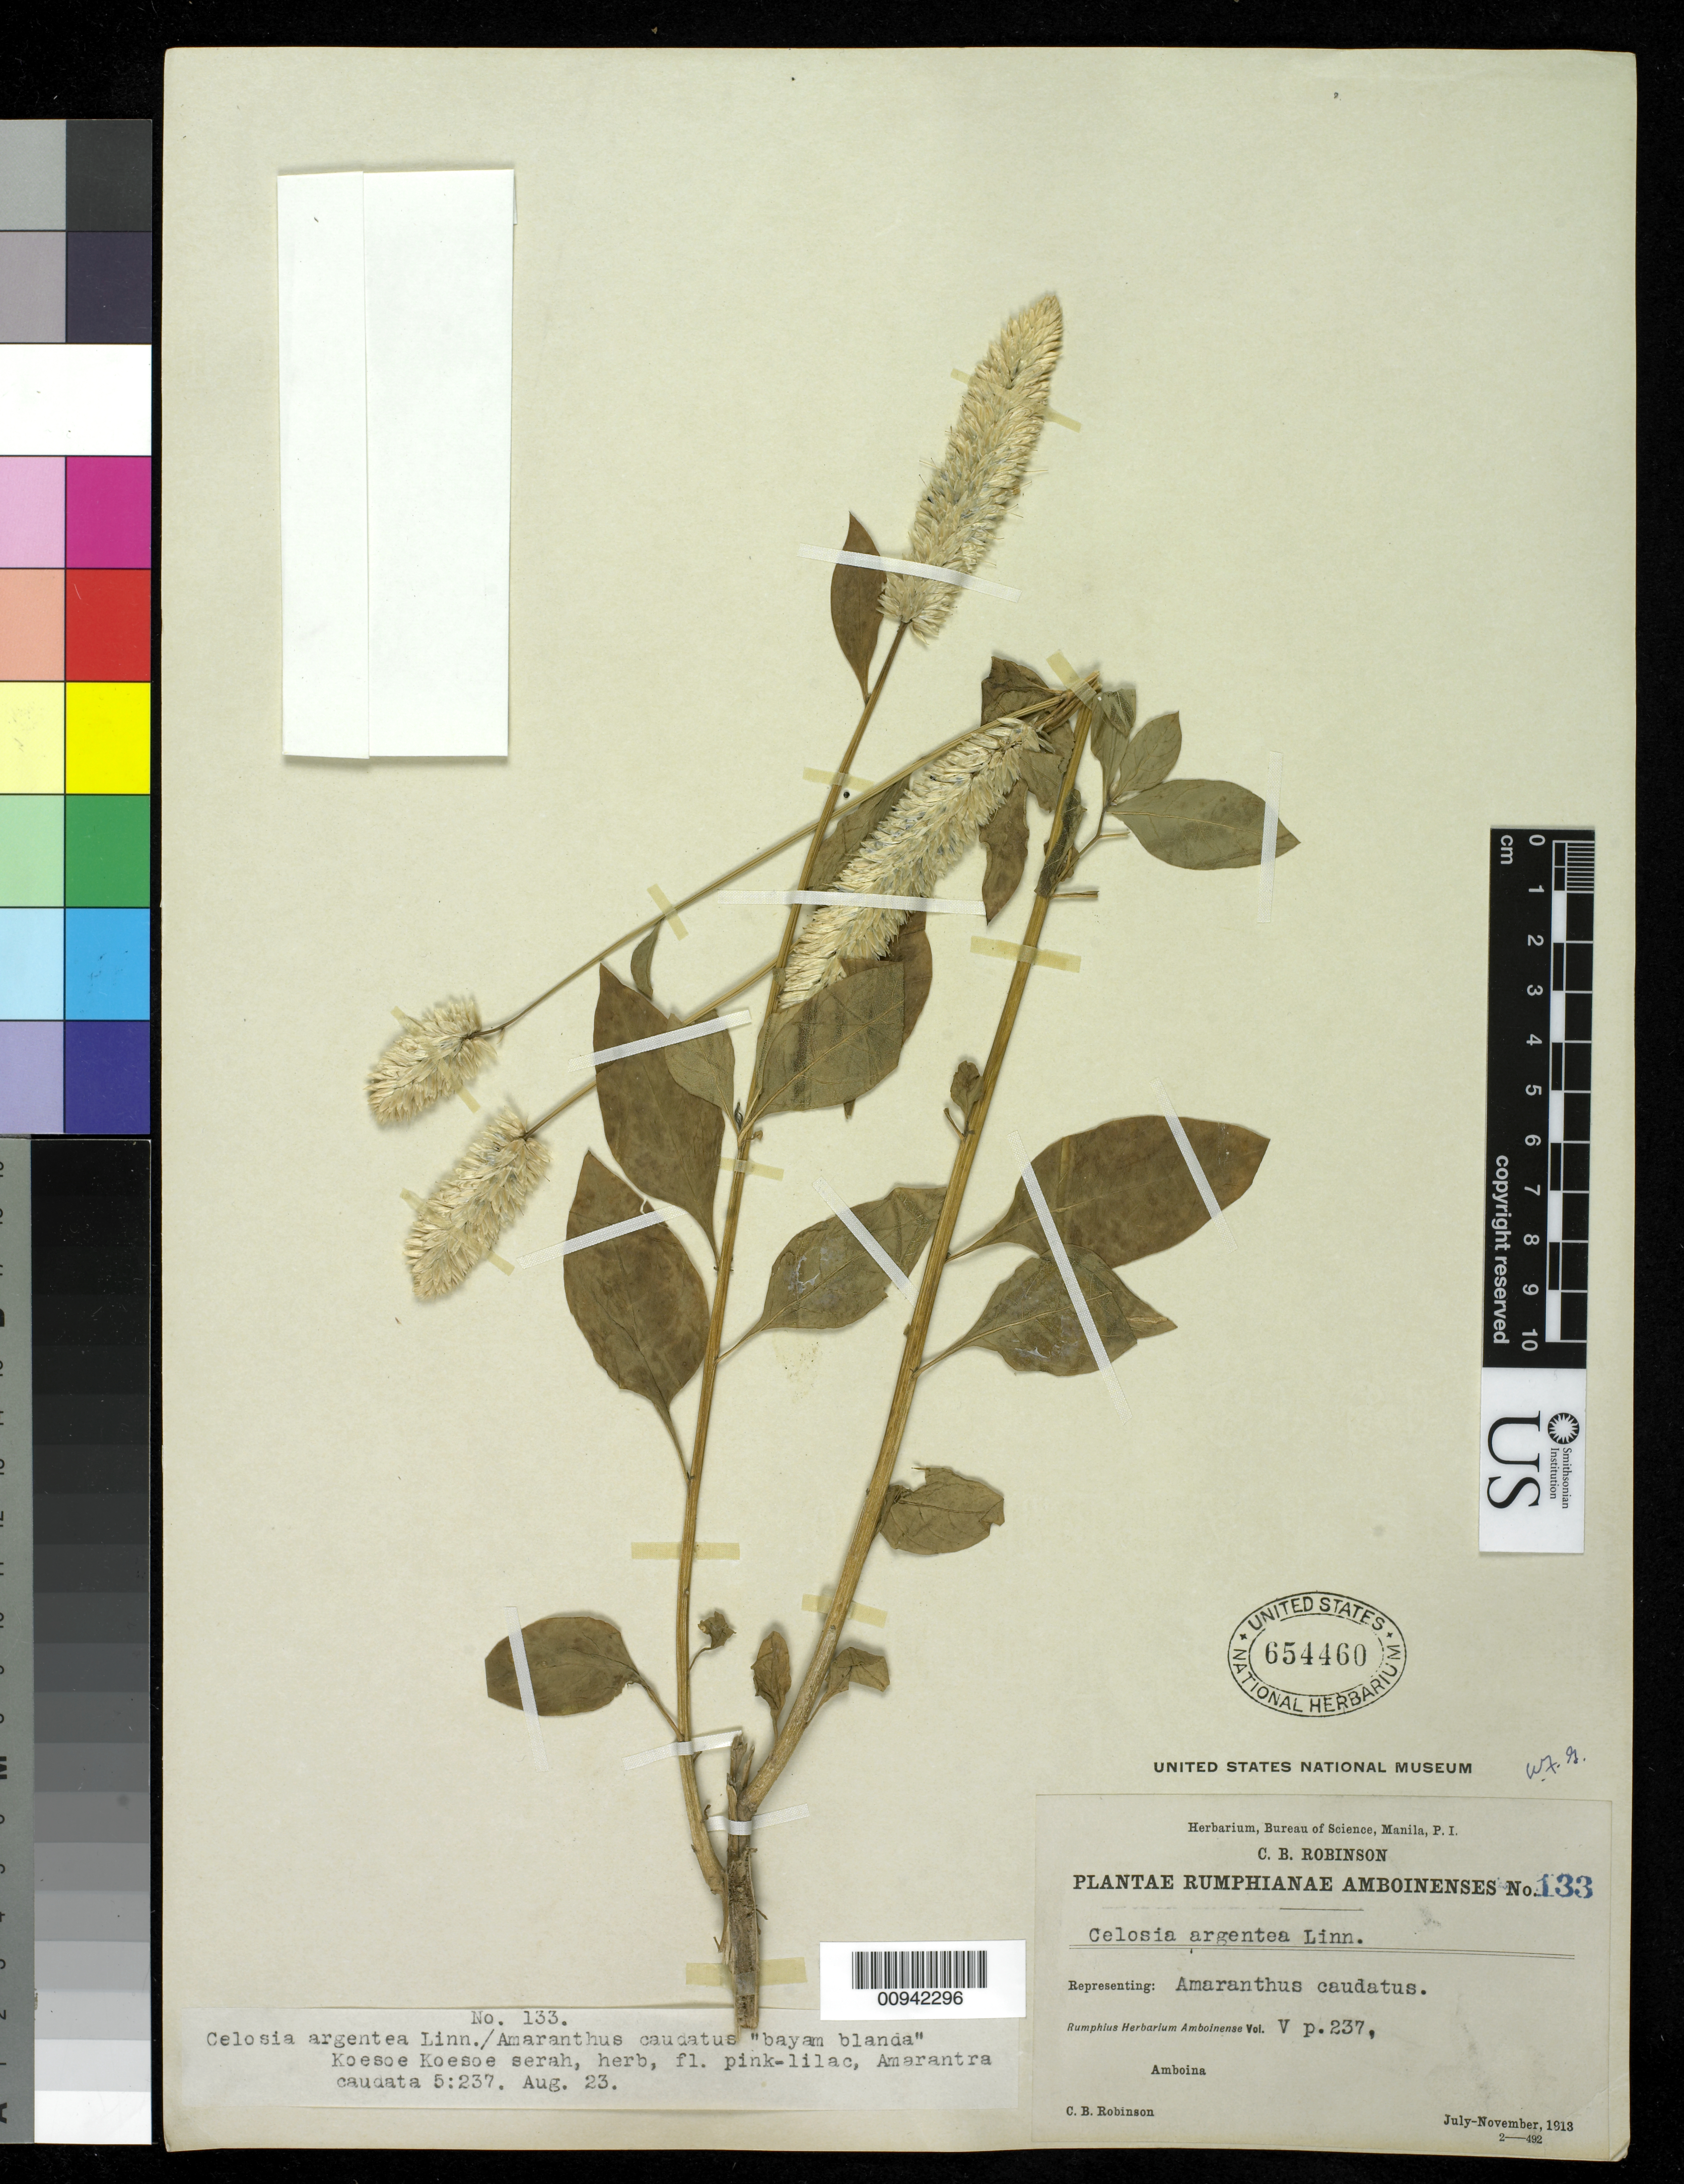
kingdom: Plantae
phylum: Tracheophyta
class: Magnoliopsida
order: Caryophyllales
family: Amaranthaceae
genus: Celosia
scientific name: Celosia argentea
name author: L.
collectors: C. Robinson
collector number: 133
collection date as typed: Jul 1913 to Nov 1913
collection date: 1913-07/1913-11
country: Indonesia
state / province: Maluku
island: Ambon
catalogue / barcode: US 654460